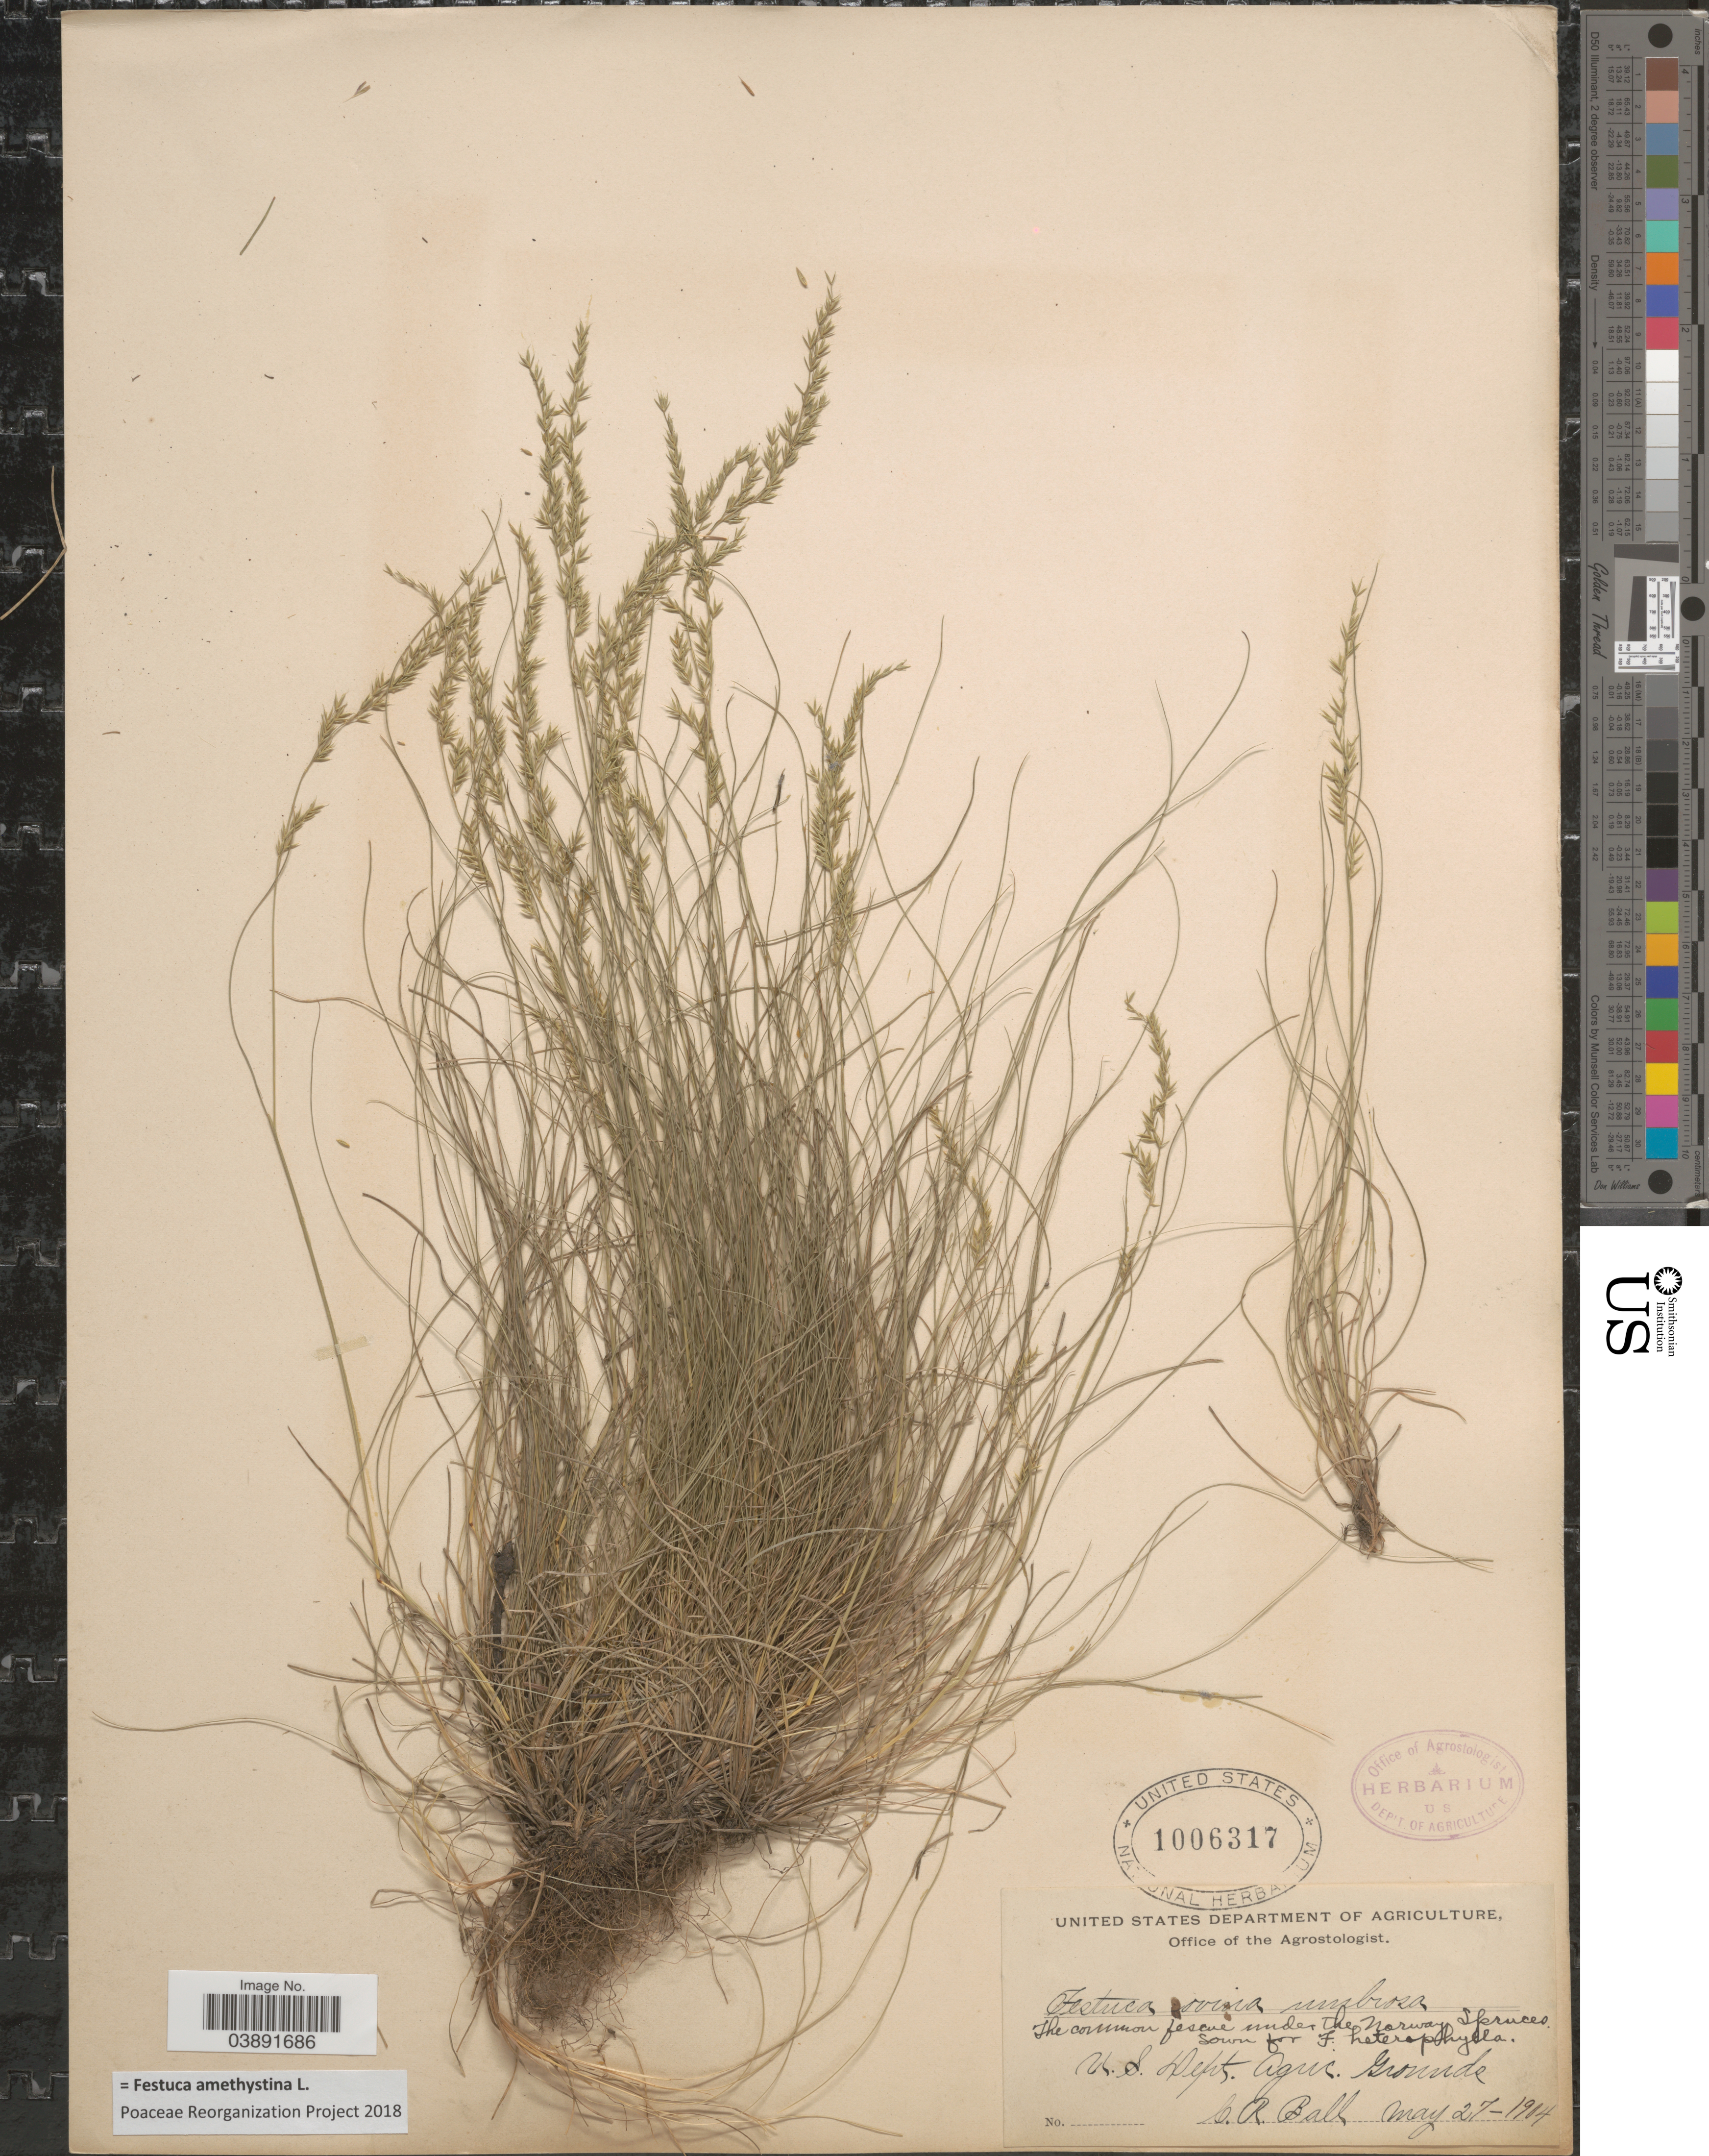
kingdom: Plantae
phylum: Tracheophyta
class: Liliopsida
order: Poales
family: Poaceae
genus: Festuca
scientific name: Festuca amethystina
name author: L.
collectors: C. R. Ball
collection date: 1904-05-27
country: United States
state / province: District of Columbia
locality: U.S. Dept. Agric. Grounds.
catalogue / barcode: US 1006317